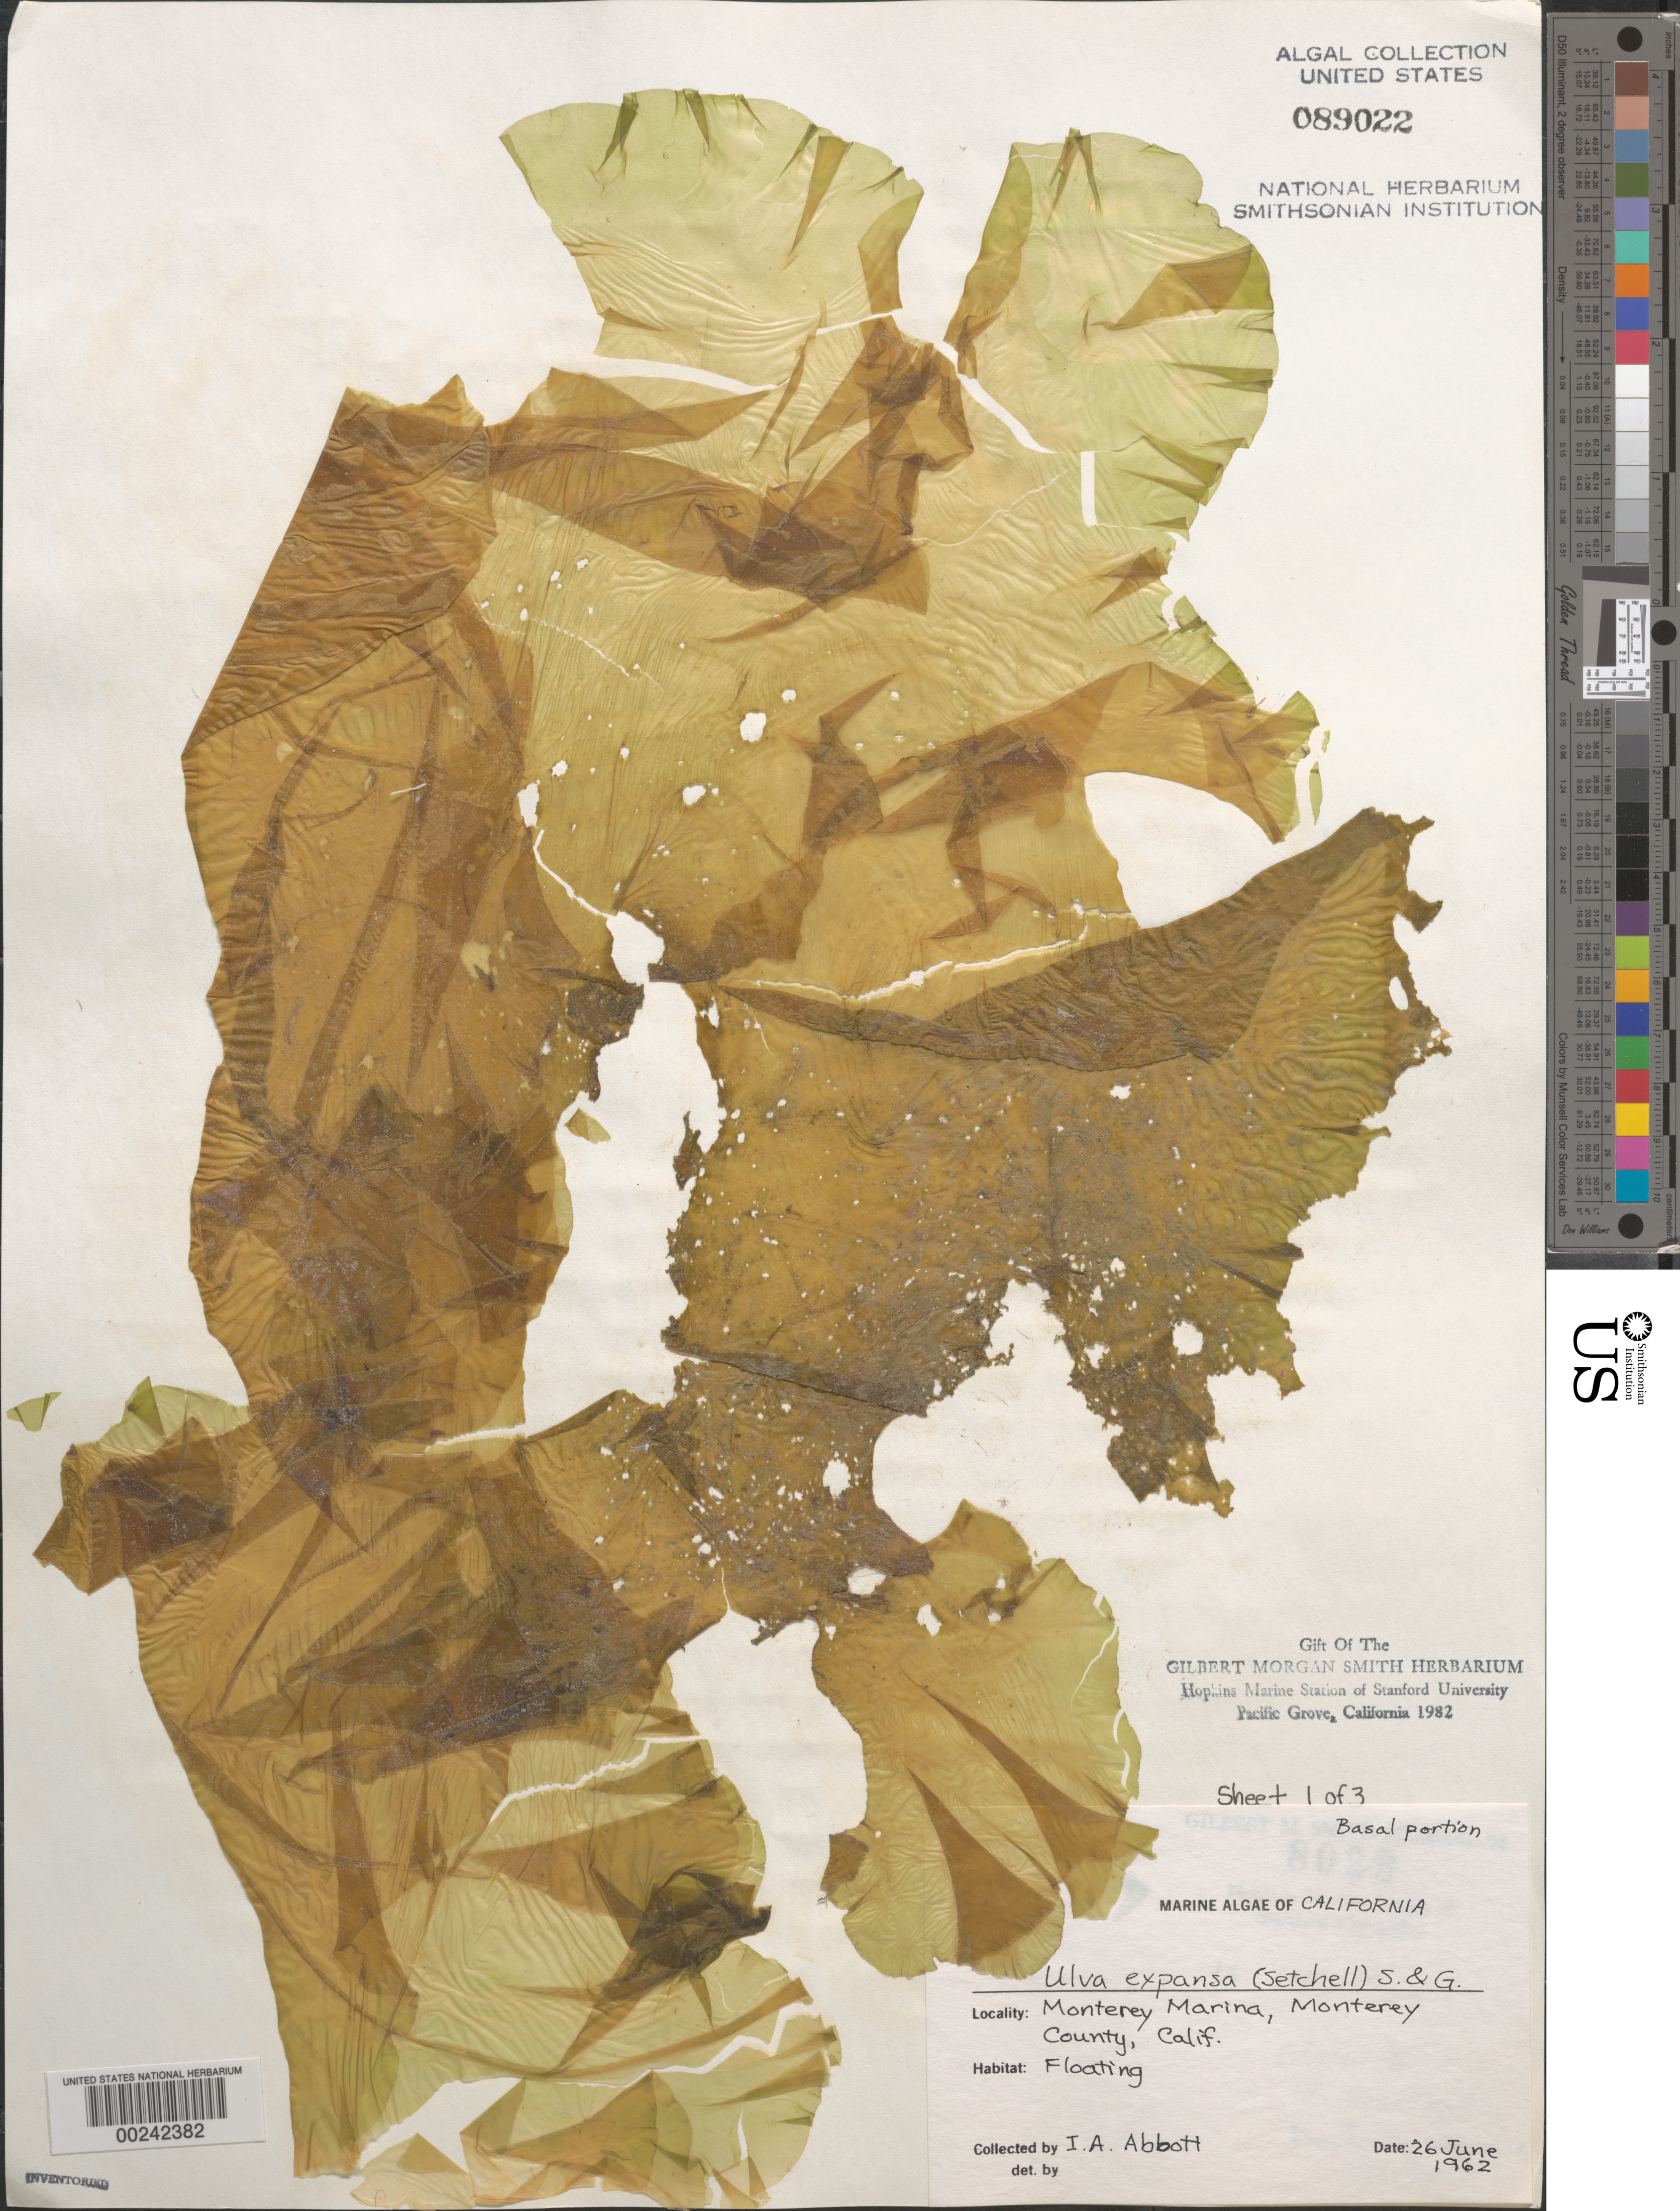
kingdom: Plantae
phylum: Chlorophyta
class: Ulvophyceae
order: Ulvales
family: Ulvaceae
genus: Ulva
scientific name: Ulva expansa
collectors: I. A. Abbott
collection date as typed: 26 Jun 1962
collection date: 1962-06-26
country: United States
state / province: California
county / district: Monterey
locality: Monterey Marina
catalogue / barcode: US 89022